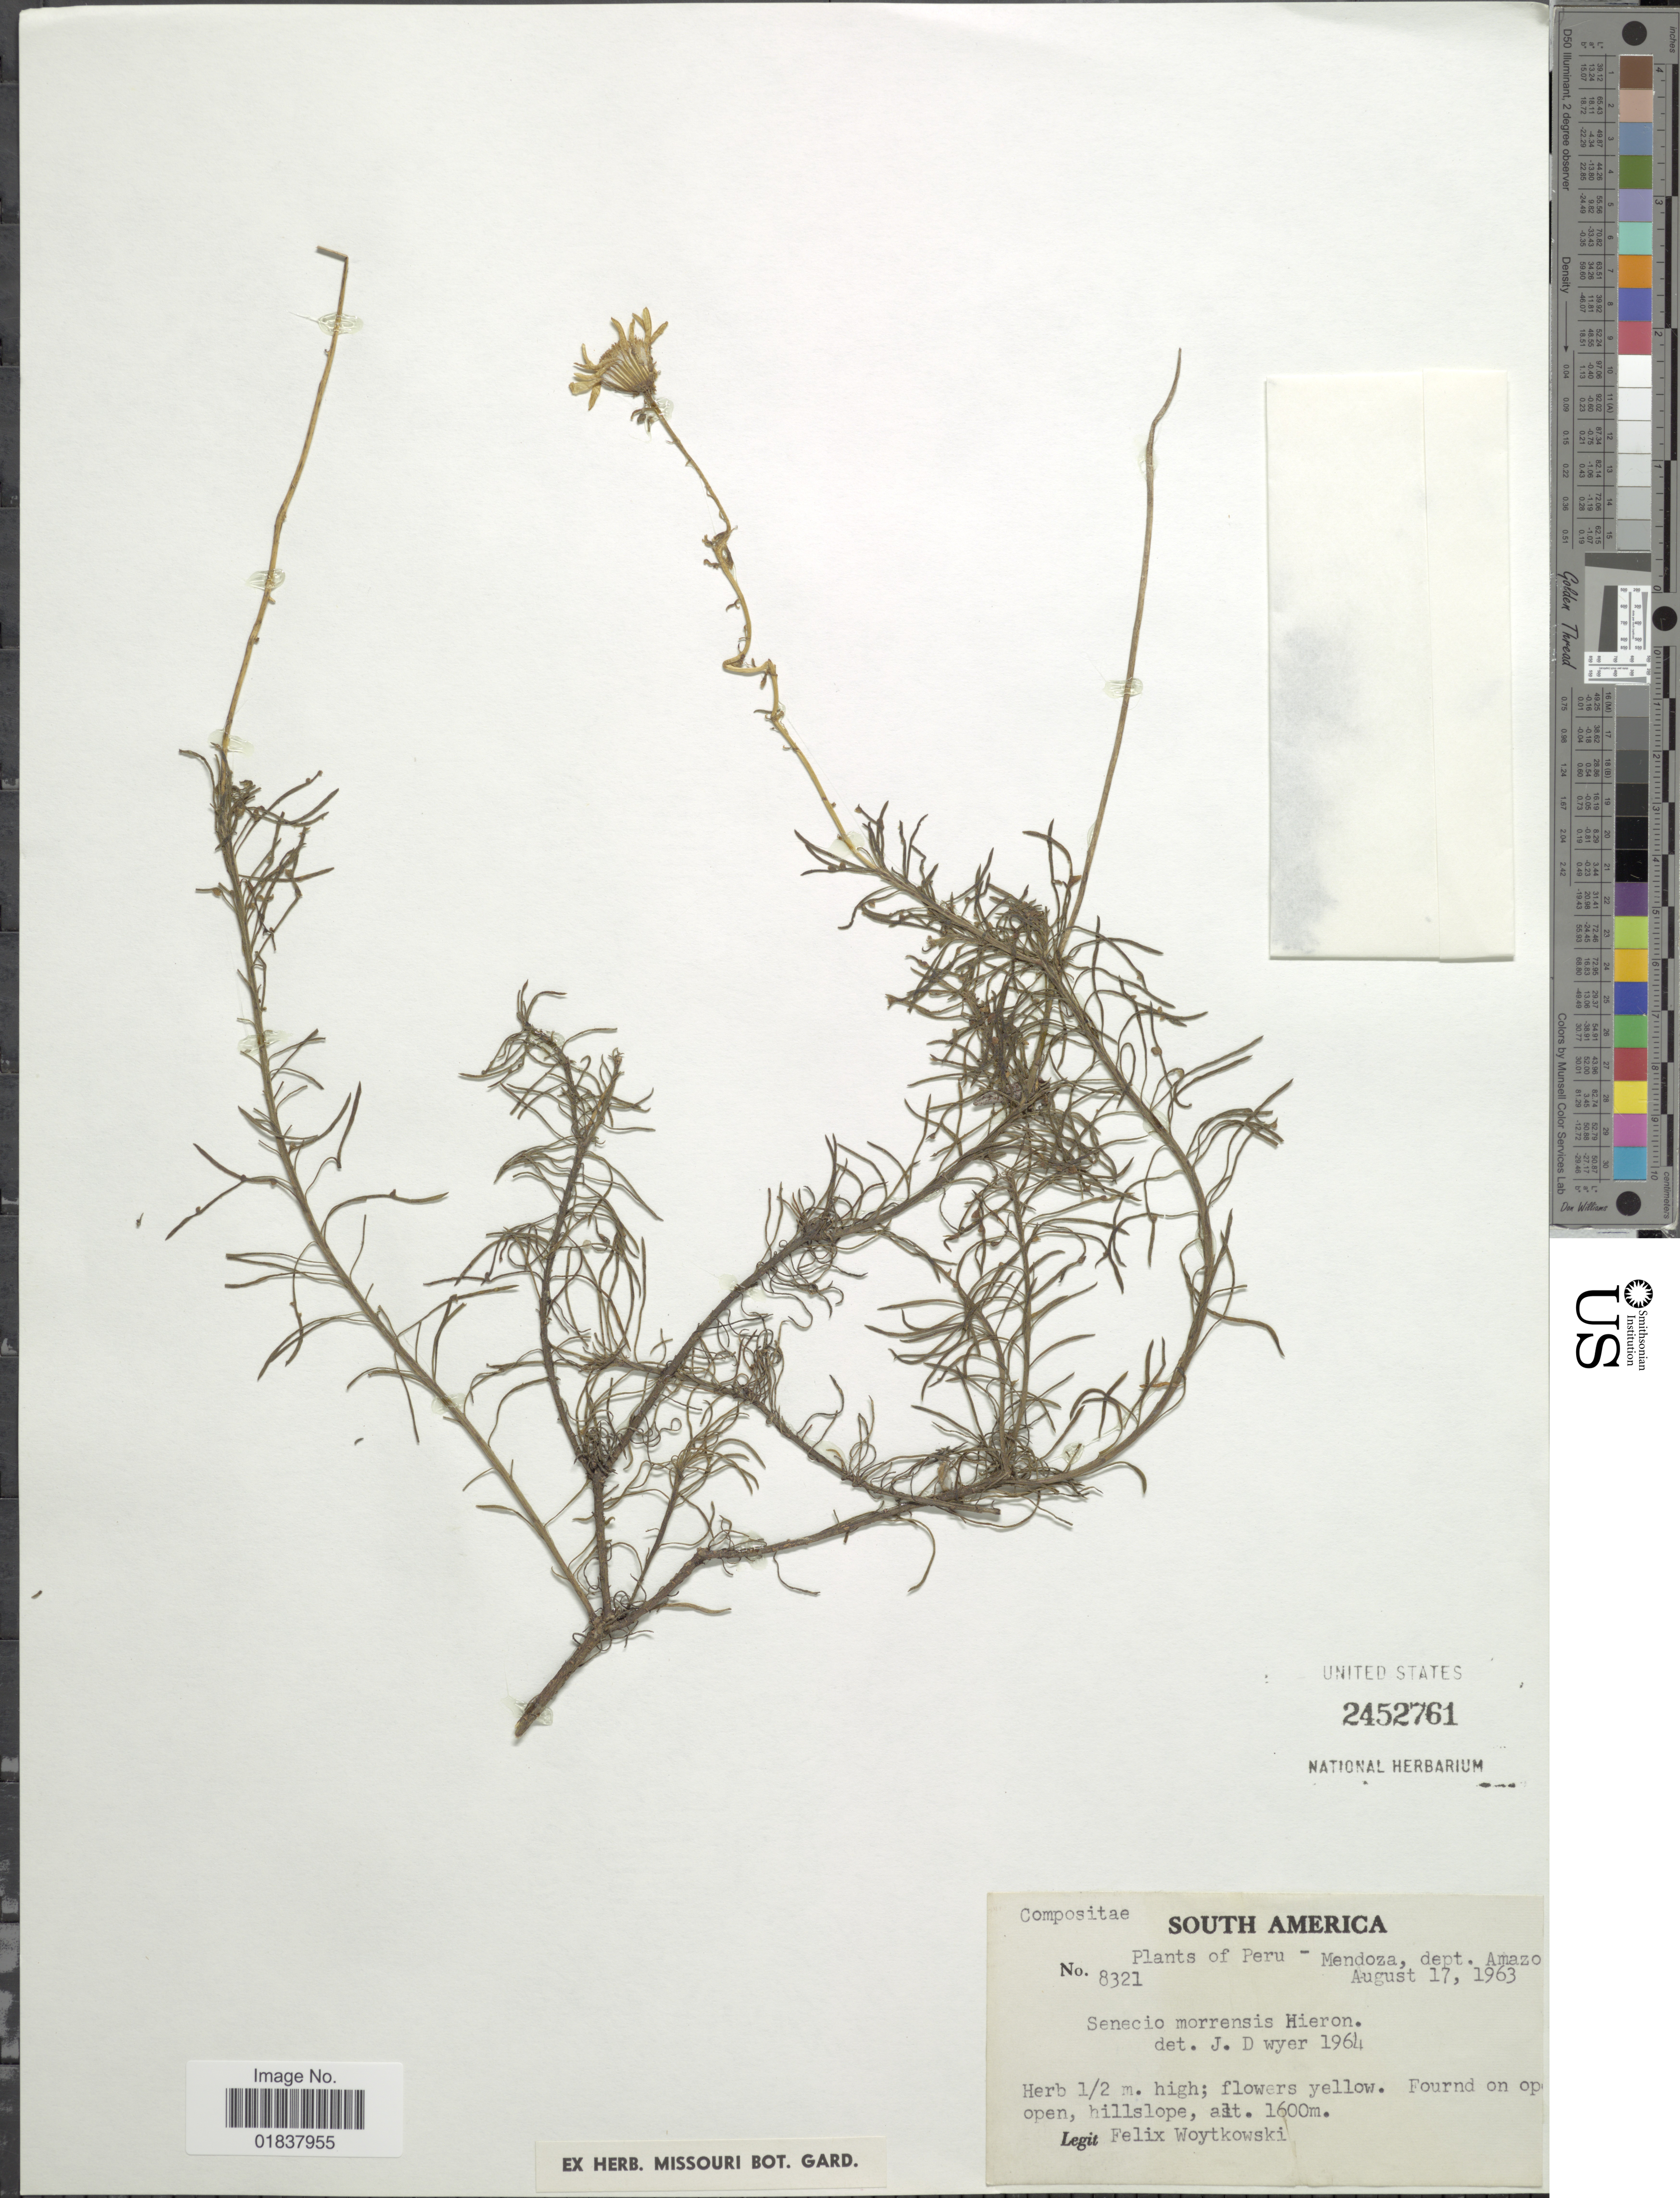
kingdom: Plantae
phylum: Tracheophyta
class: Magnoliopsida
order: Asterales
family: Asteraceae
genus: Senecio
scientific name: Senecio laricifolius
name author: Kunth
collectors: F. Woytkowski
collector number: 8321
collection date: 1963-08-17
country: Peru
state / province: Amazonas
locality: South America, Mendoza, dept. Amazonas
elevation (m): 1600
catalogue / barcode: US 2452761